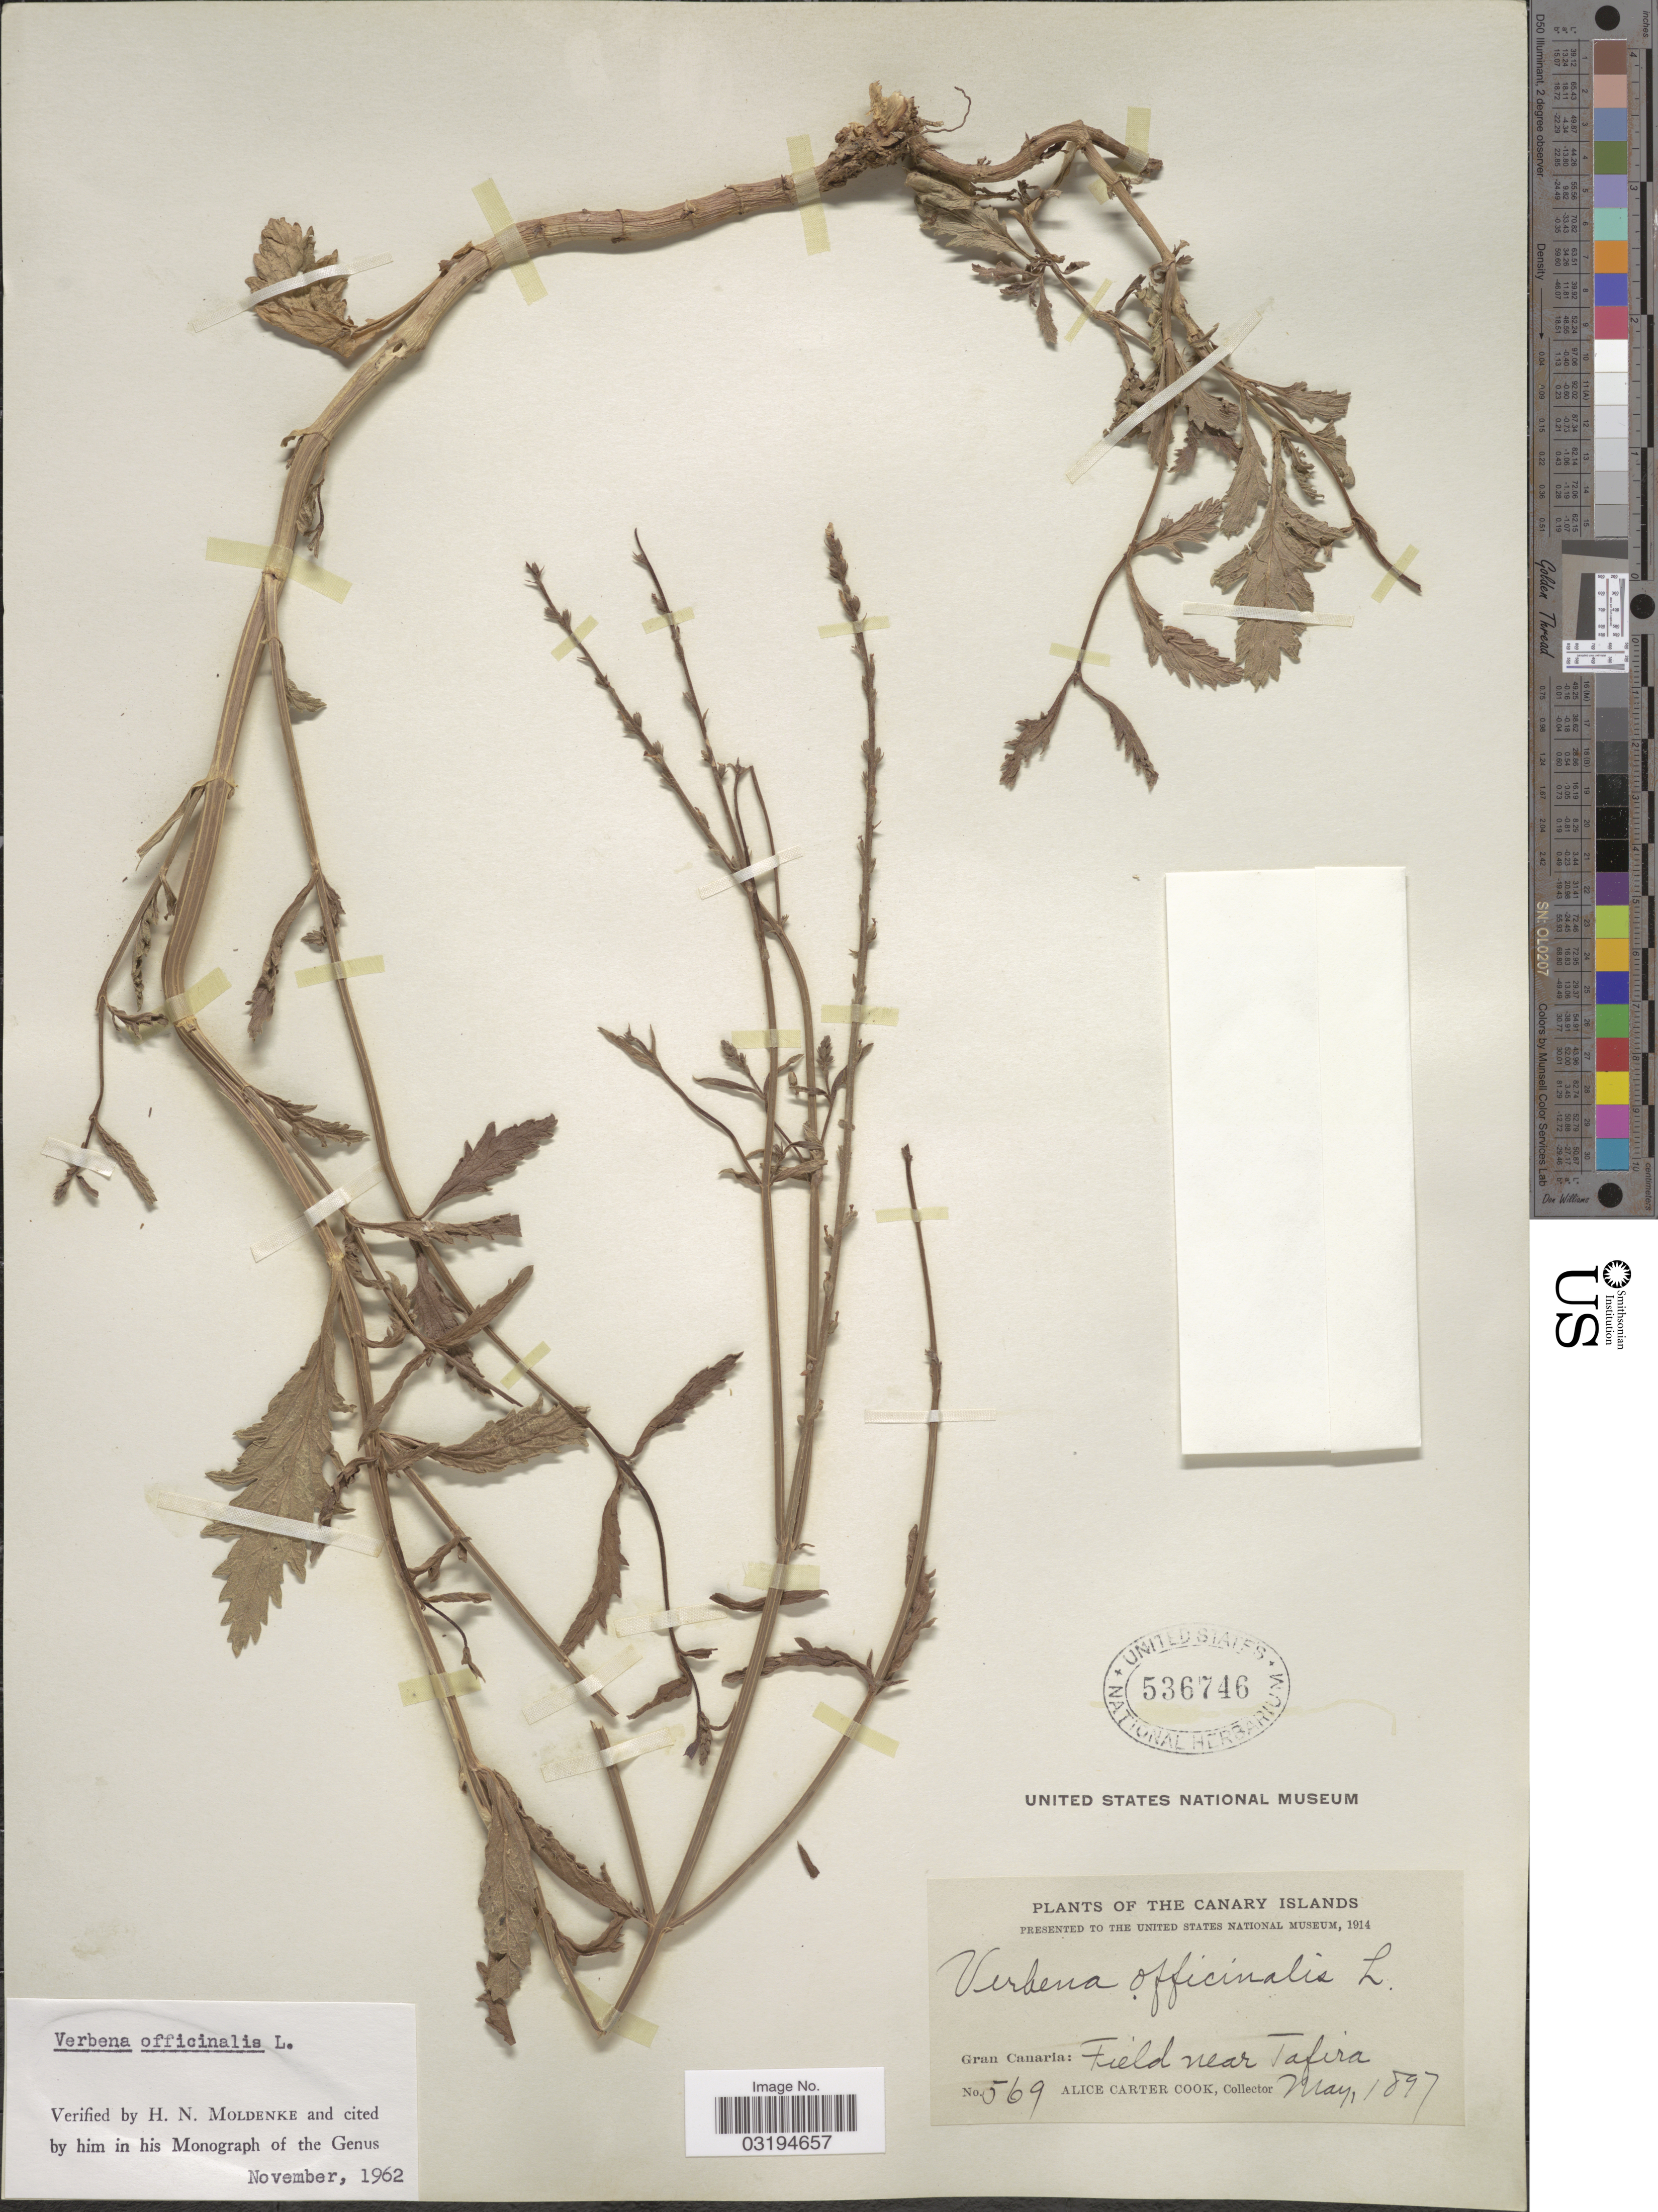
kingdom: Plantae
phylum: Tracheophyta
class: Magnoliopsida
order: Lamiales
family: Verbenaceae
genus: Verbena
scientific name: Verbena officinalis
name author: L.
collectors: Alice C. Cook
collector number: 569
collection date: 1897-05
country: Spain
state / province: Canarias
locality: The Canary Islands. Gran Canaria: Field near Tafira.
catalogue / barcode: US 536746